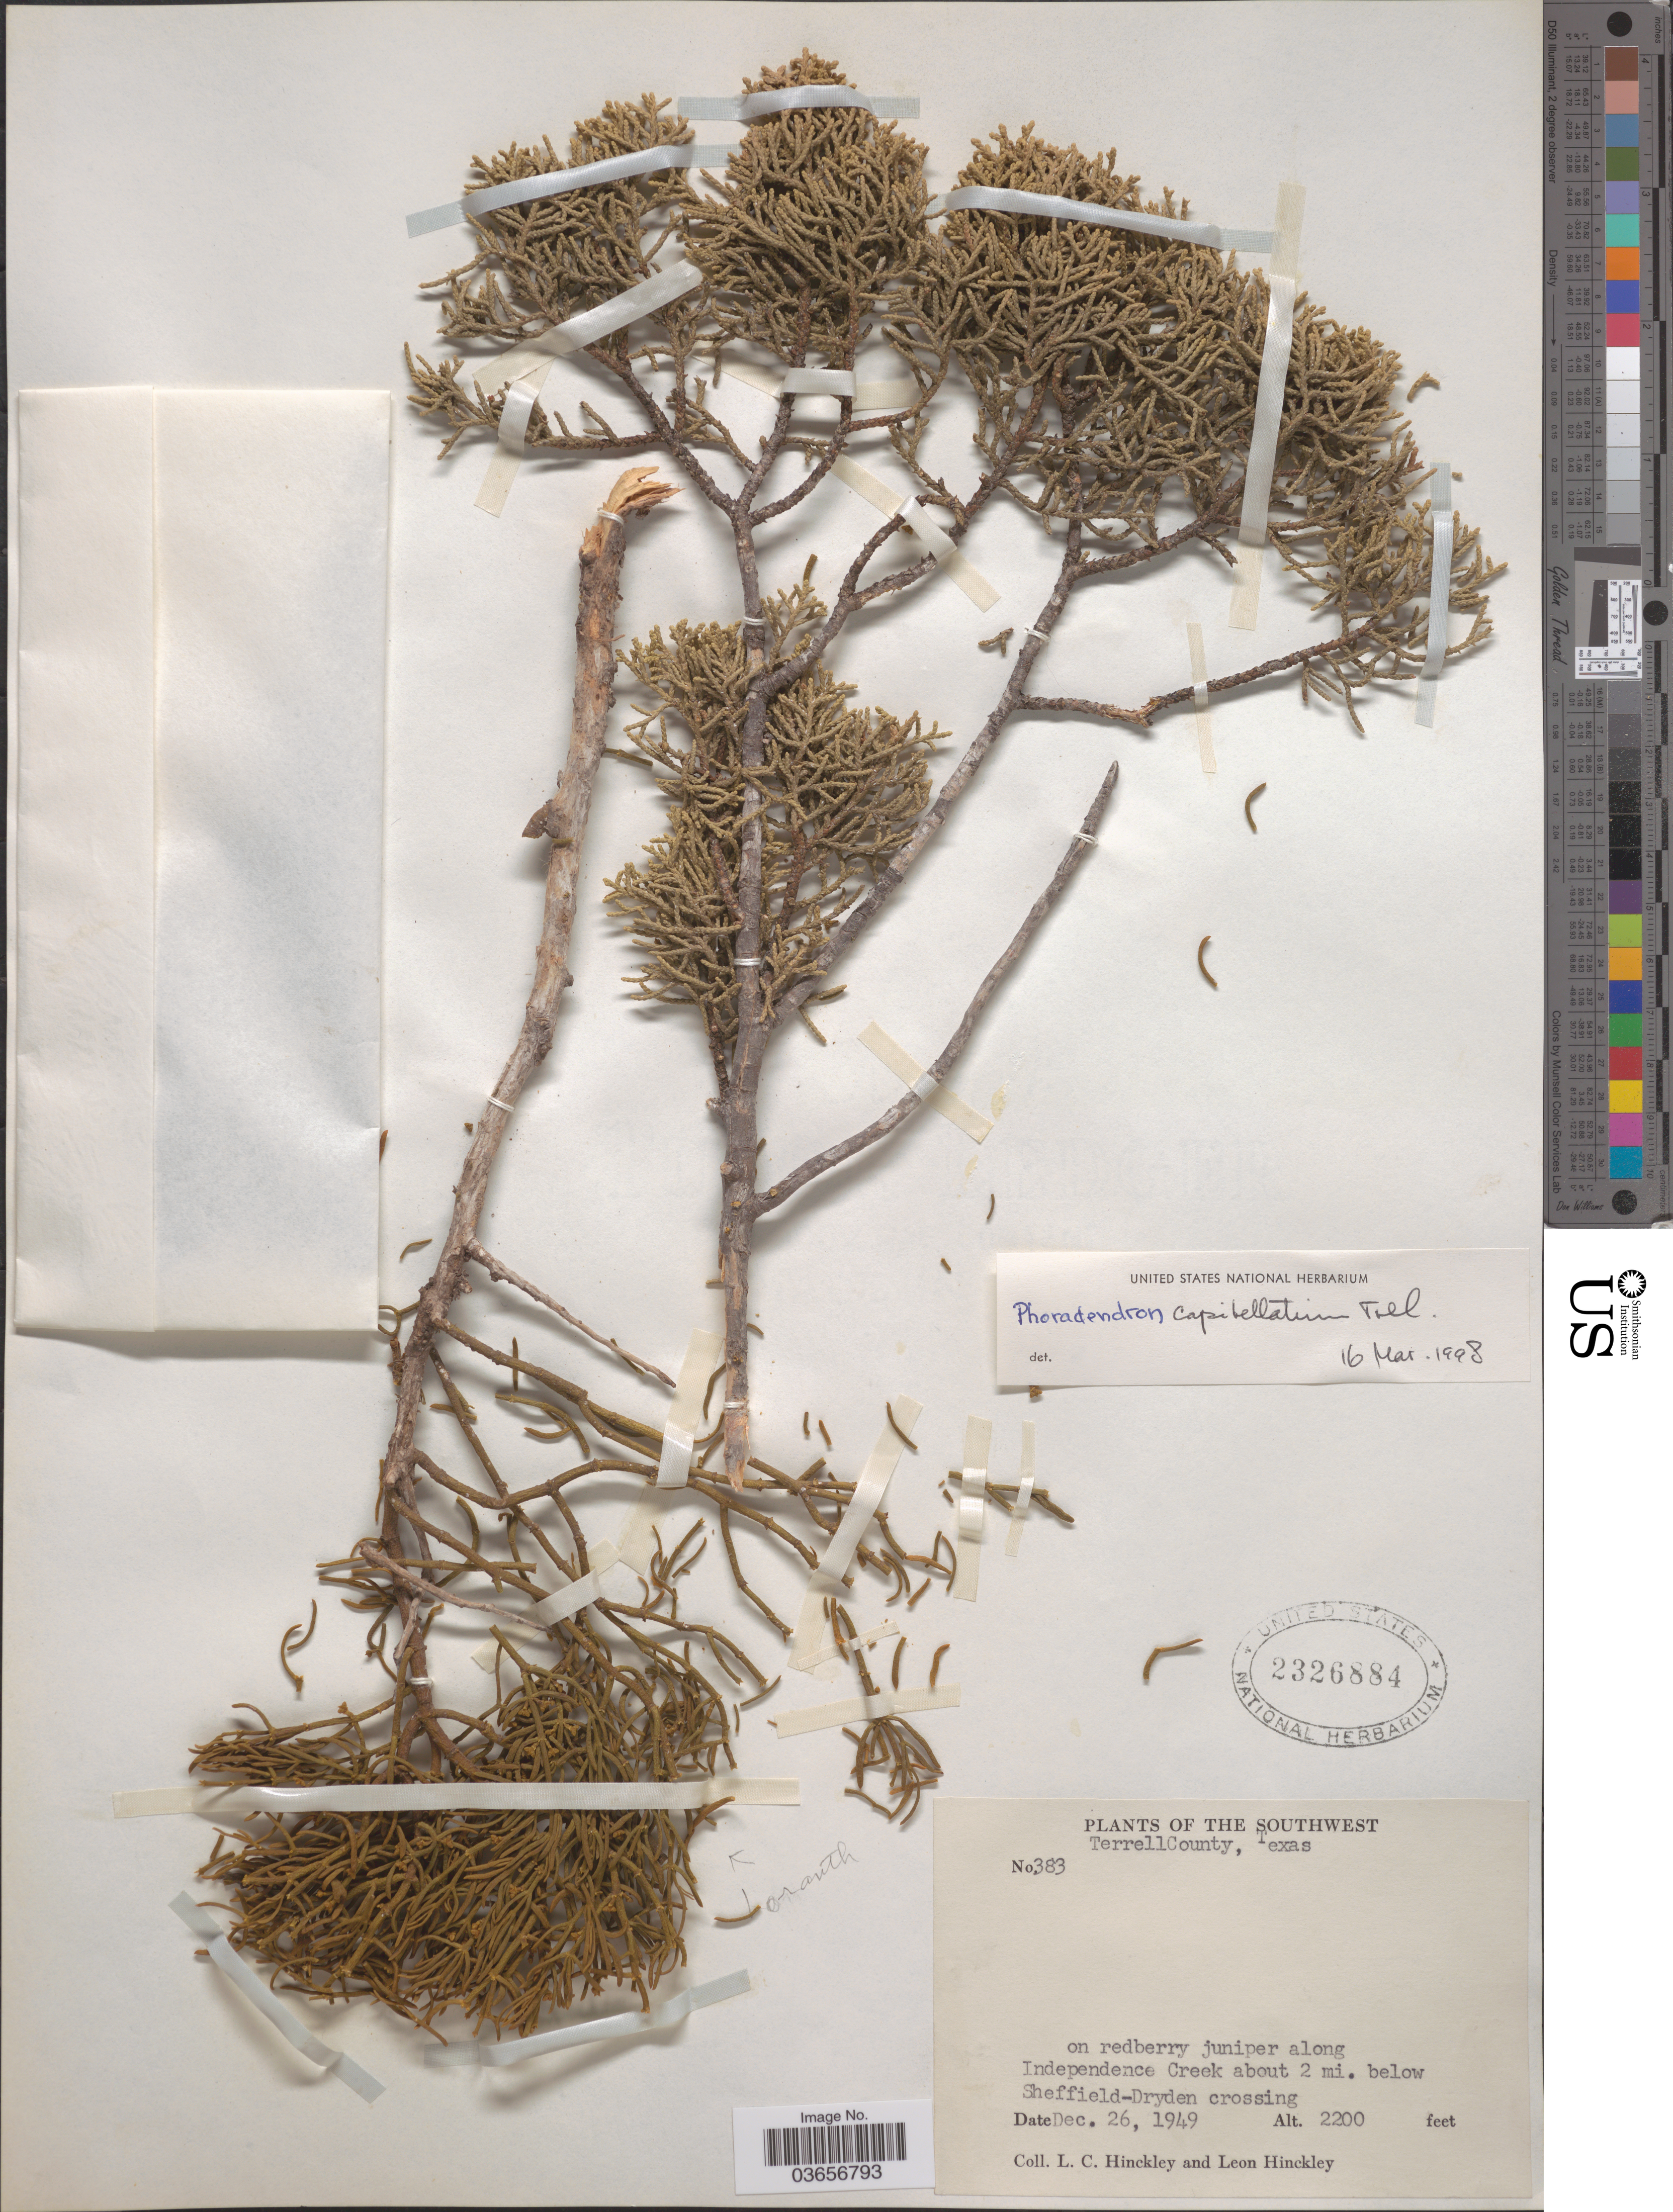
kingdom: Plantae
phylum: Tracheophyta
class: Magnoliopsida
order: Santalales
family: Viscaceae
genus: Phoradendron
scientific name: Phoradendron capitellatum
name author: Torr. ex Trel.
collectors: L. Hinckley & L. Hinckley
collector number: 383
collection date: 1949-12-26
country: United States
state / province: Texas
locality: Southwest. TerrellCounty. Along Independence Creek about 2 mi. below Sheffield-Dryden crossing.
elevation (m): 671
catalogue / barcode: US 2326884